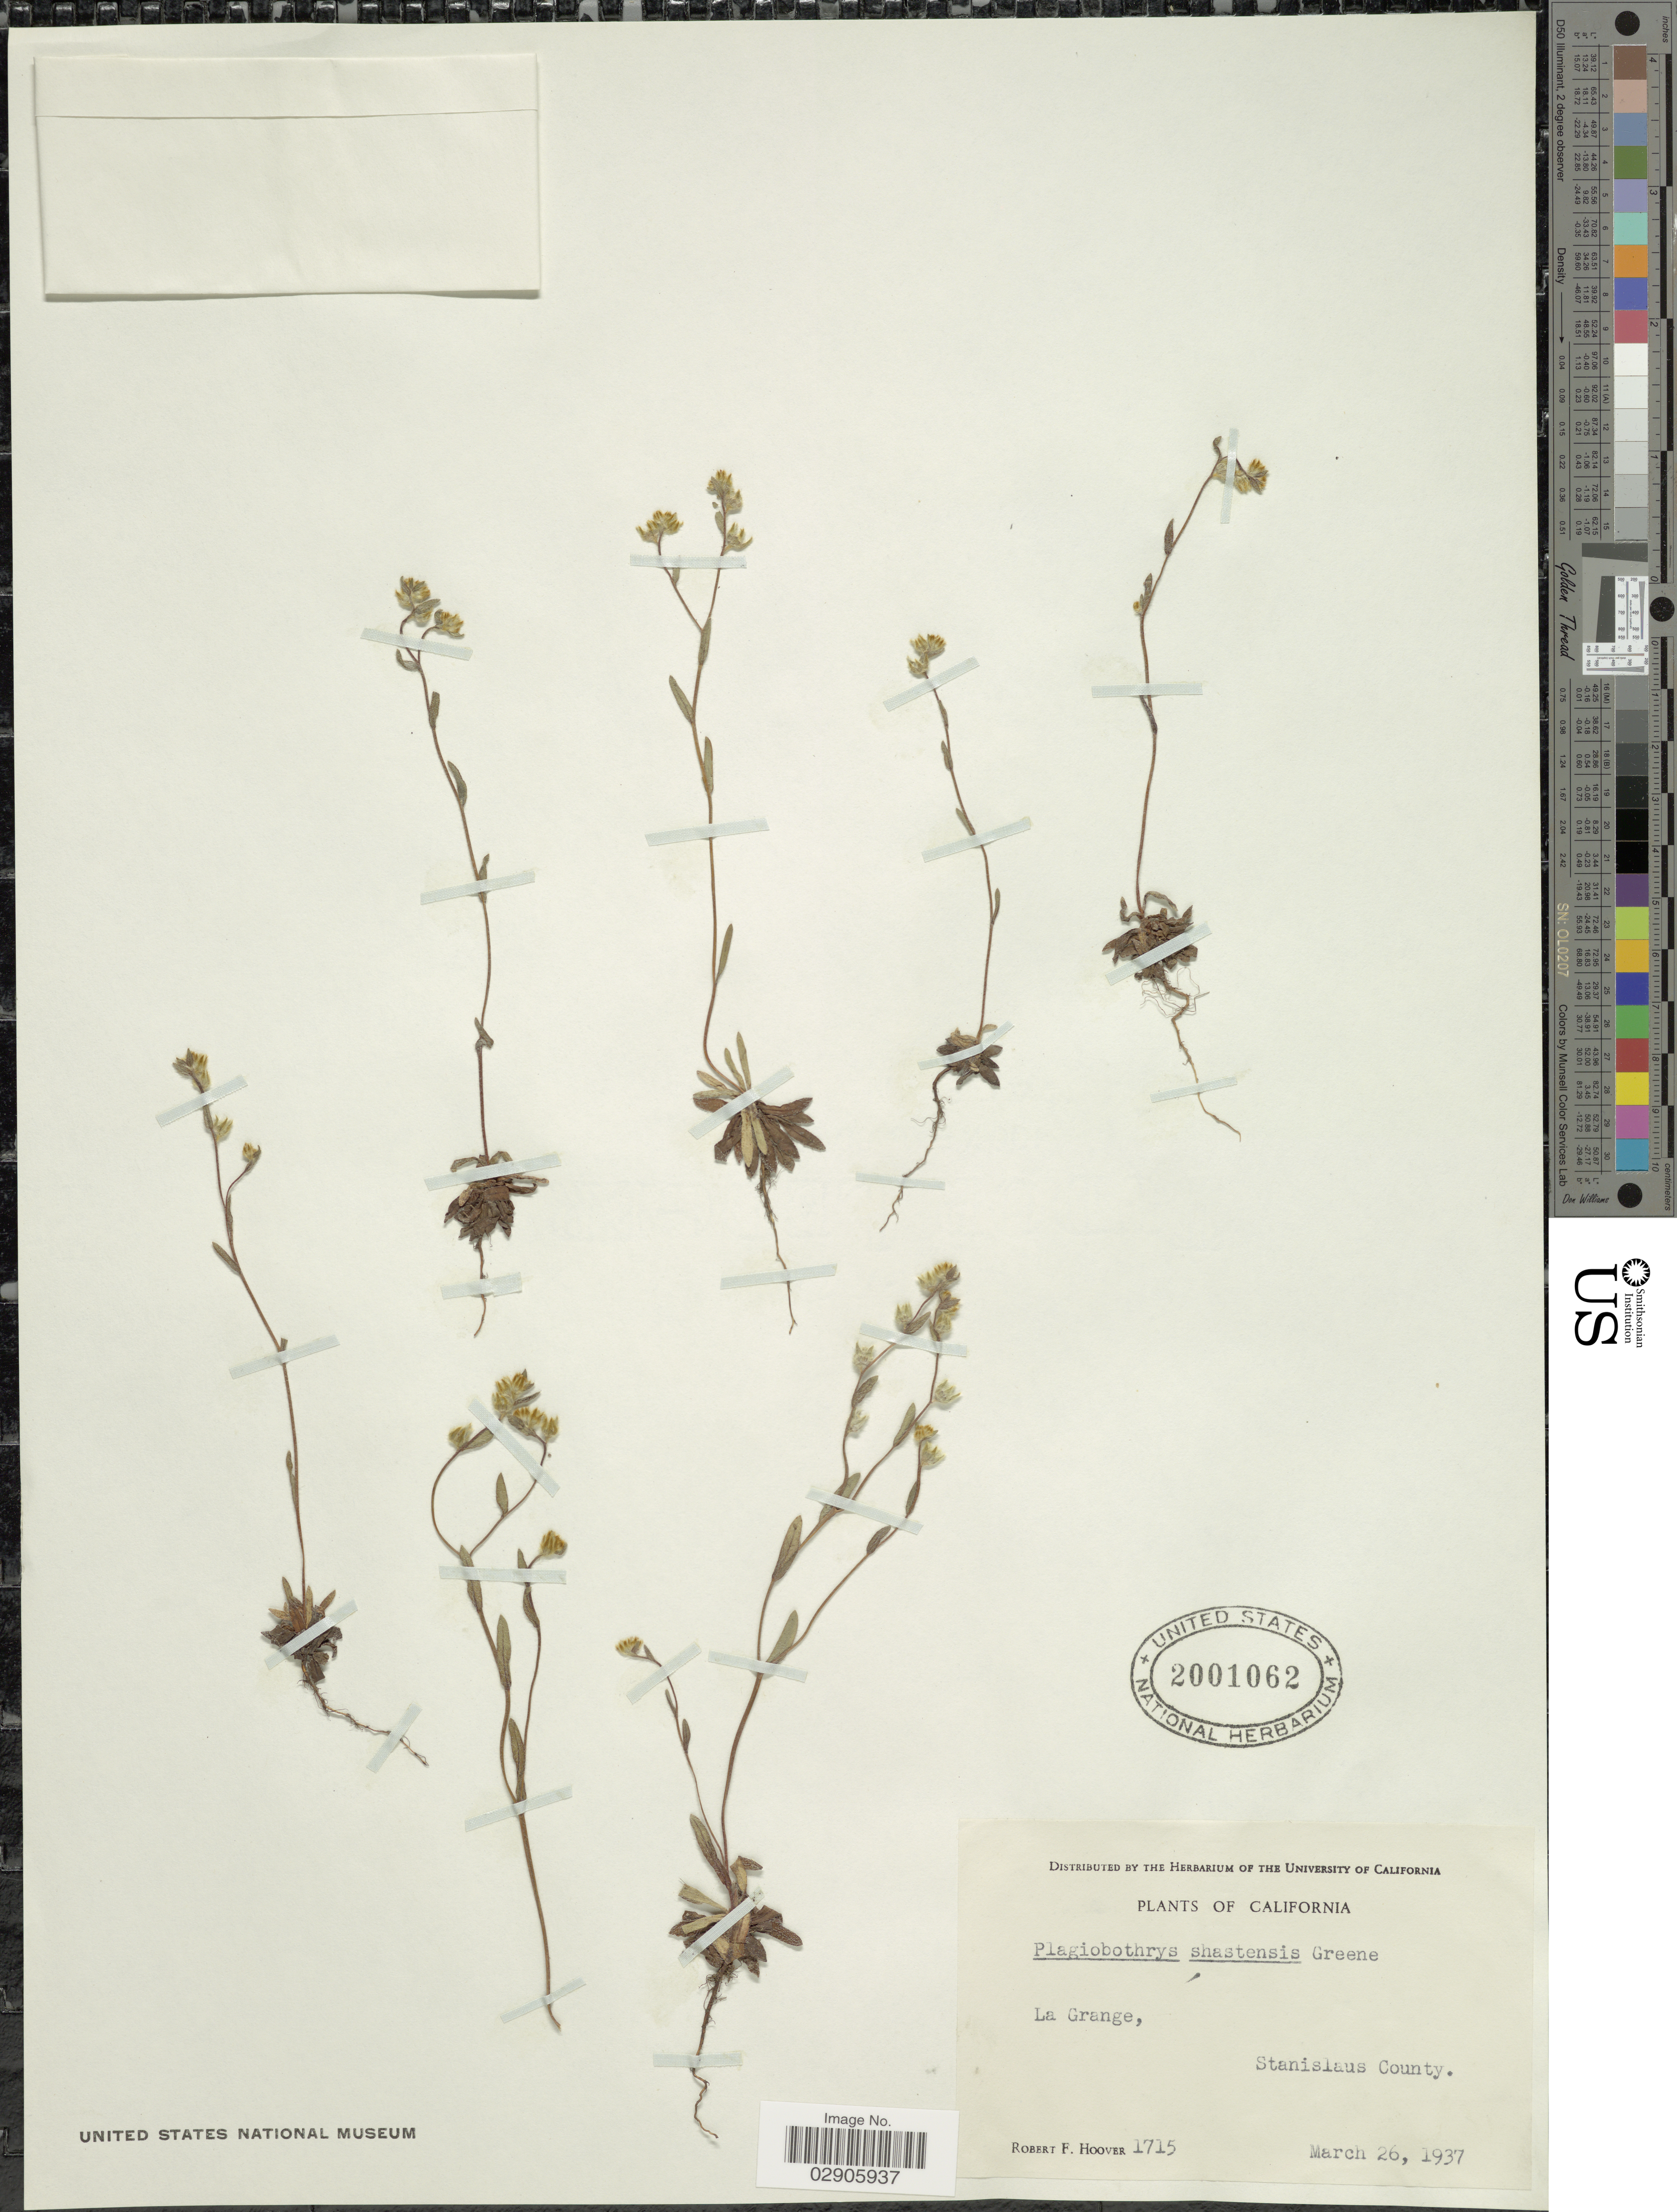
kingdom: Plantae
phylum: Tracheophyta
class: Magnoliopsida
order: Boraginales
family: Boraginaceae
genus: Plagiobothrys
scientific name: Plagiobothrys shastensis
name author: Greene ex A. Gray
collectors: R. F. Hoover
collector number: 1715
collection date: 1937-03-26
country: United States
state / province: California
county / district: Stanislaus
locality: La Grange, Stanislaus County.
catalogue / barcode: US 2001062